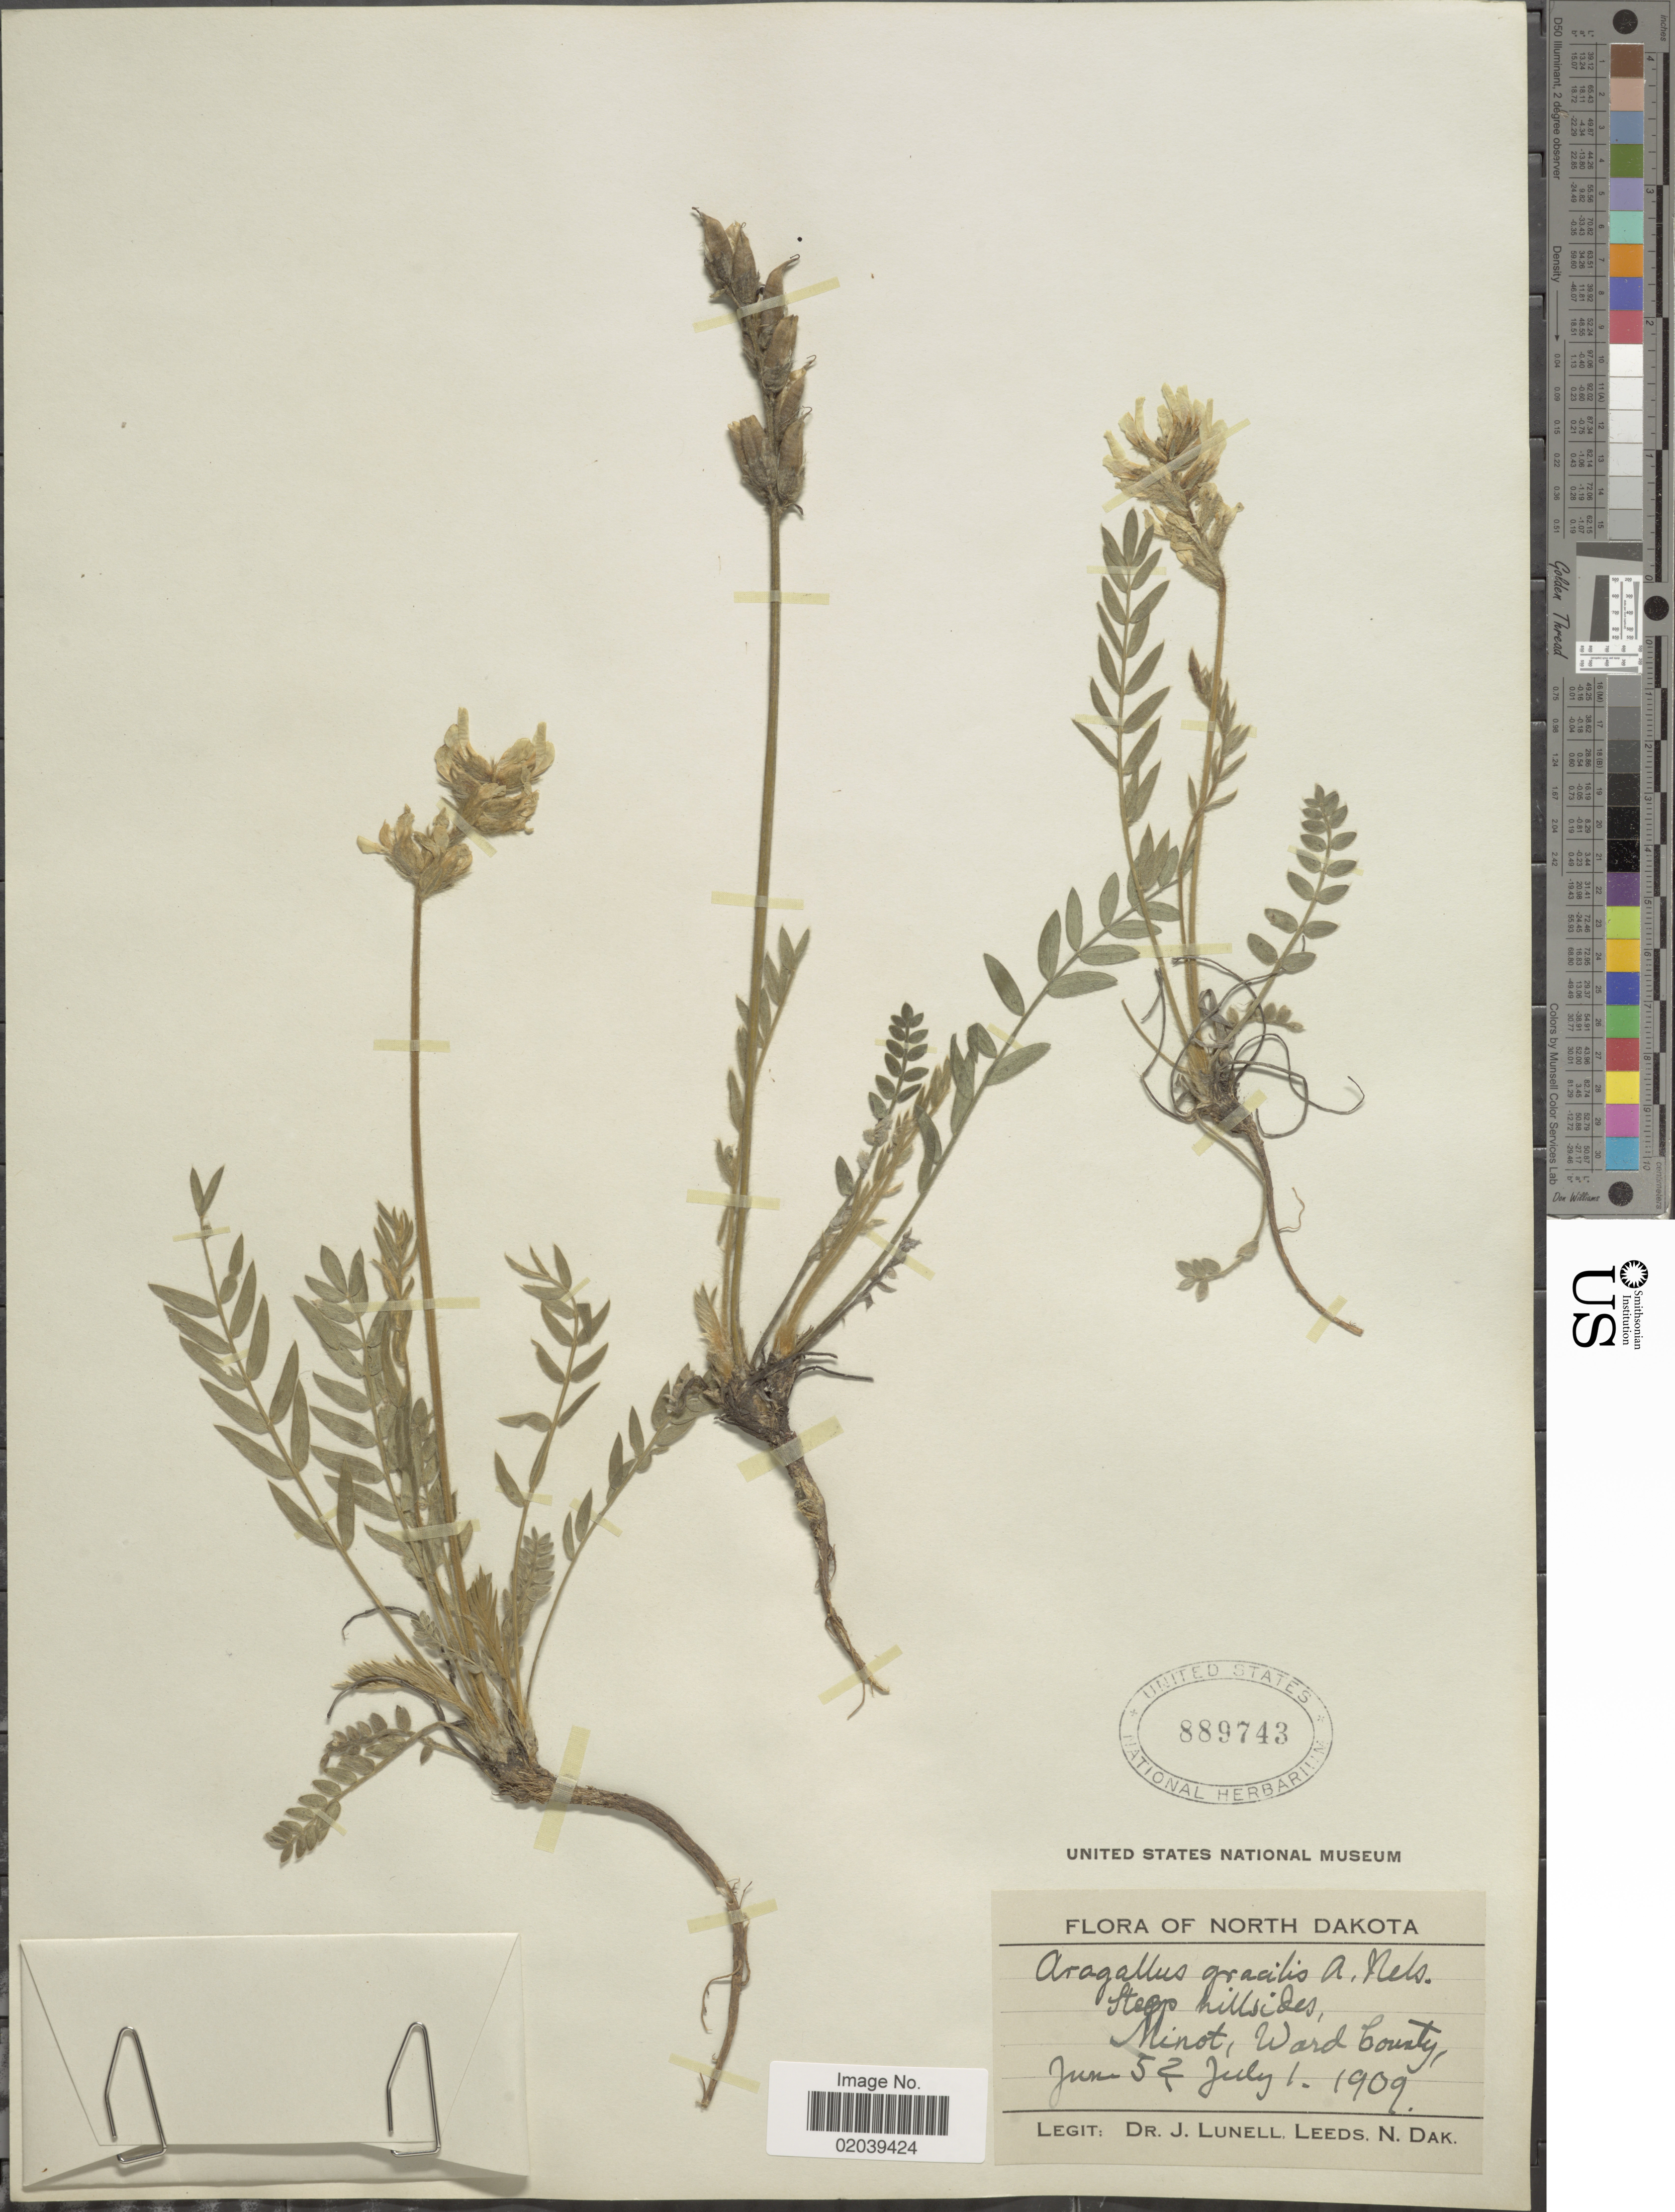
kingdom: Plantae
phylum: Tracheophyta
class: Magnoliopsida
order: Fabales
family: Fabaceae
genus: Oxytropis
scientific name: Oxytropis campestris var. gracilis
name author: (A. Nelson) Barneby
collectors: J. Lunell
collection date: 1909-06-05/1909-07-01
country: United States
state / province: North Dakota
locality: Minot, Ward County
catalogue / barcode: US 889743